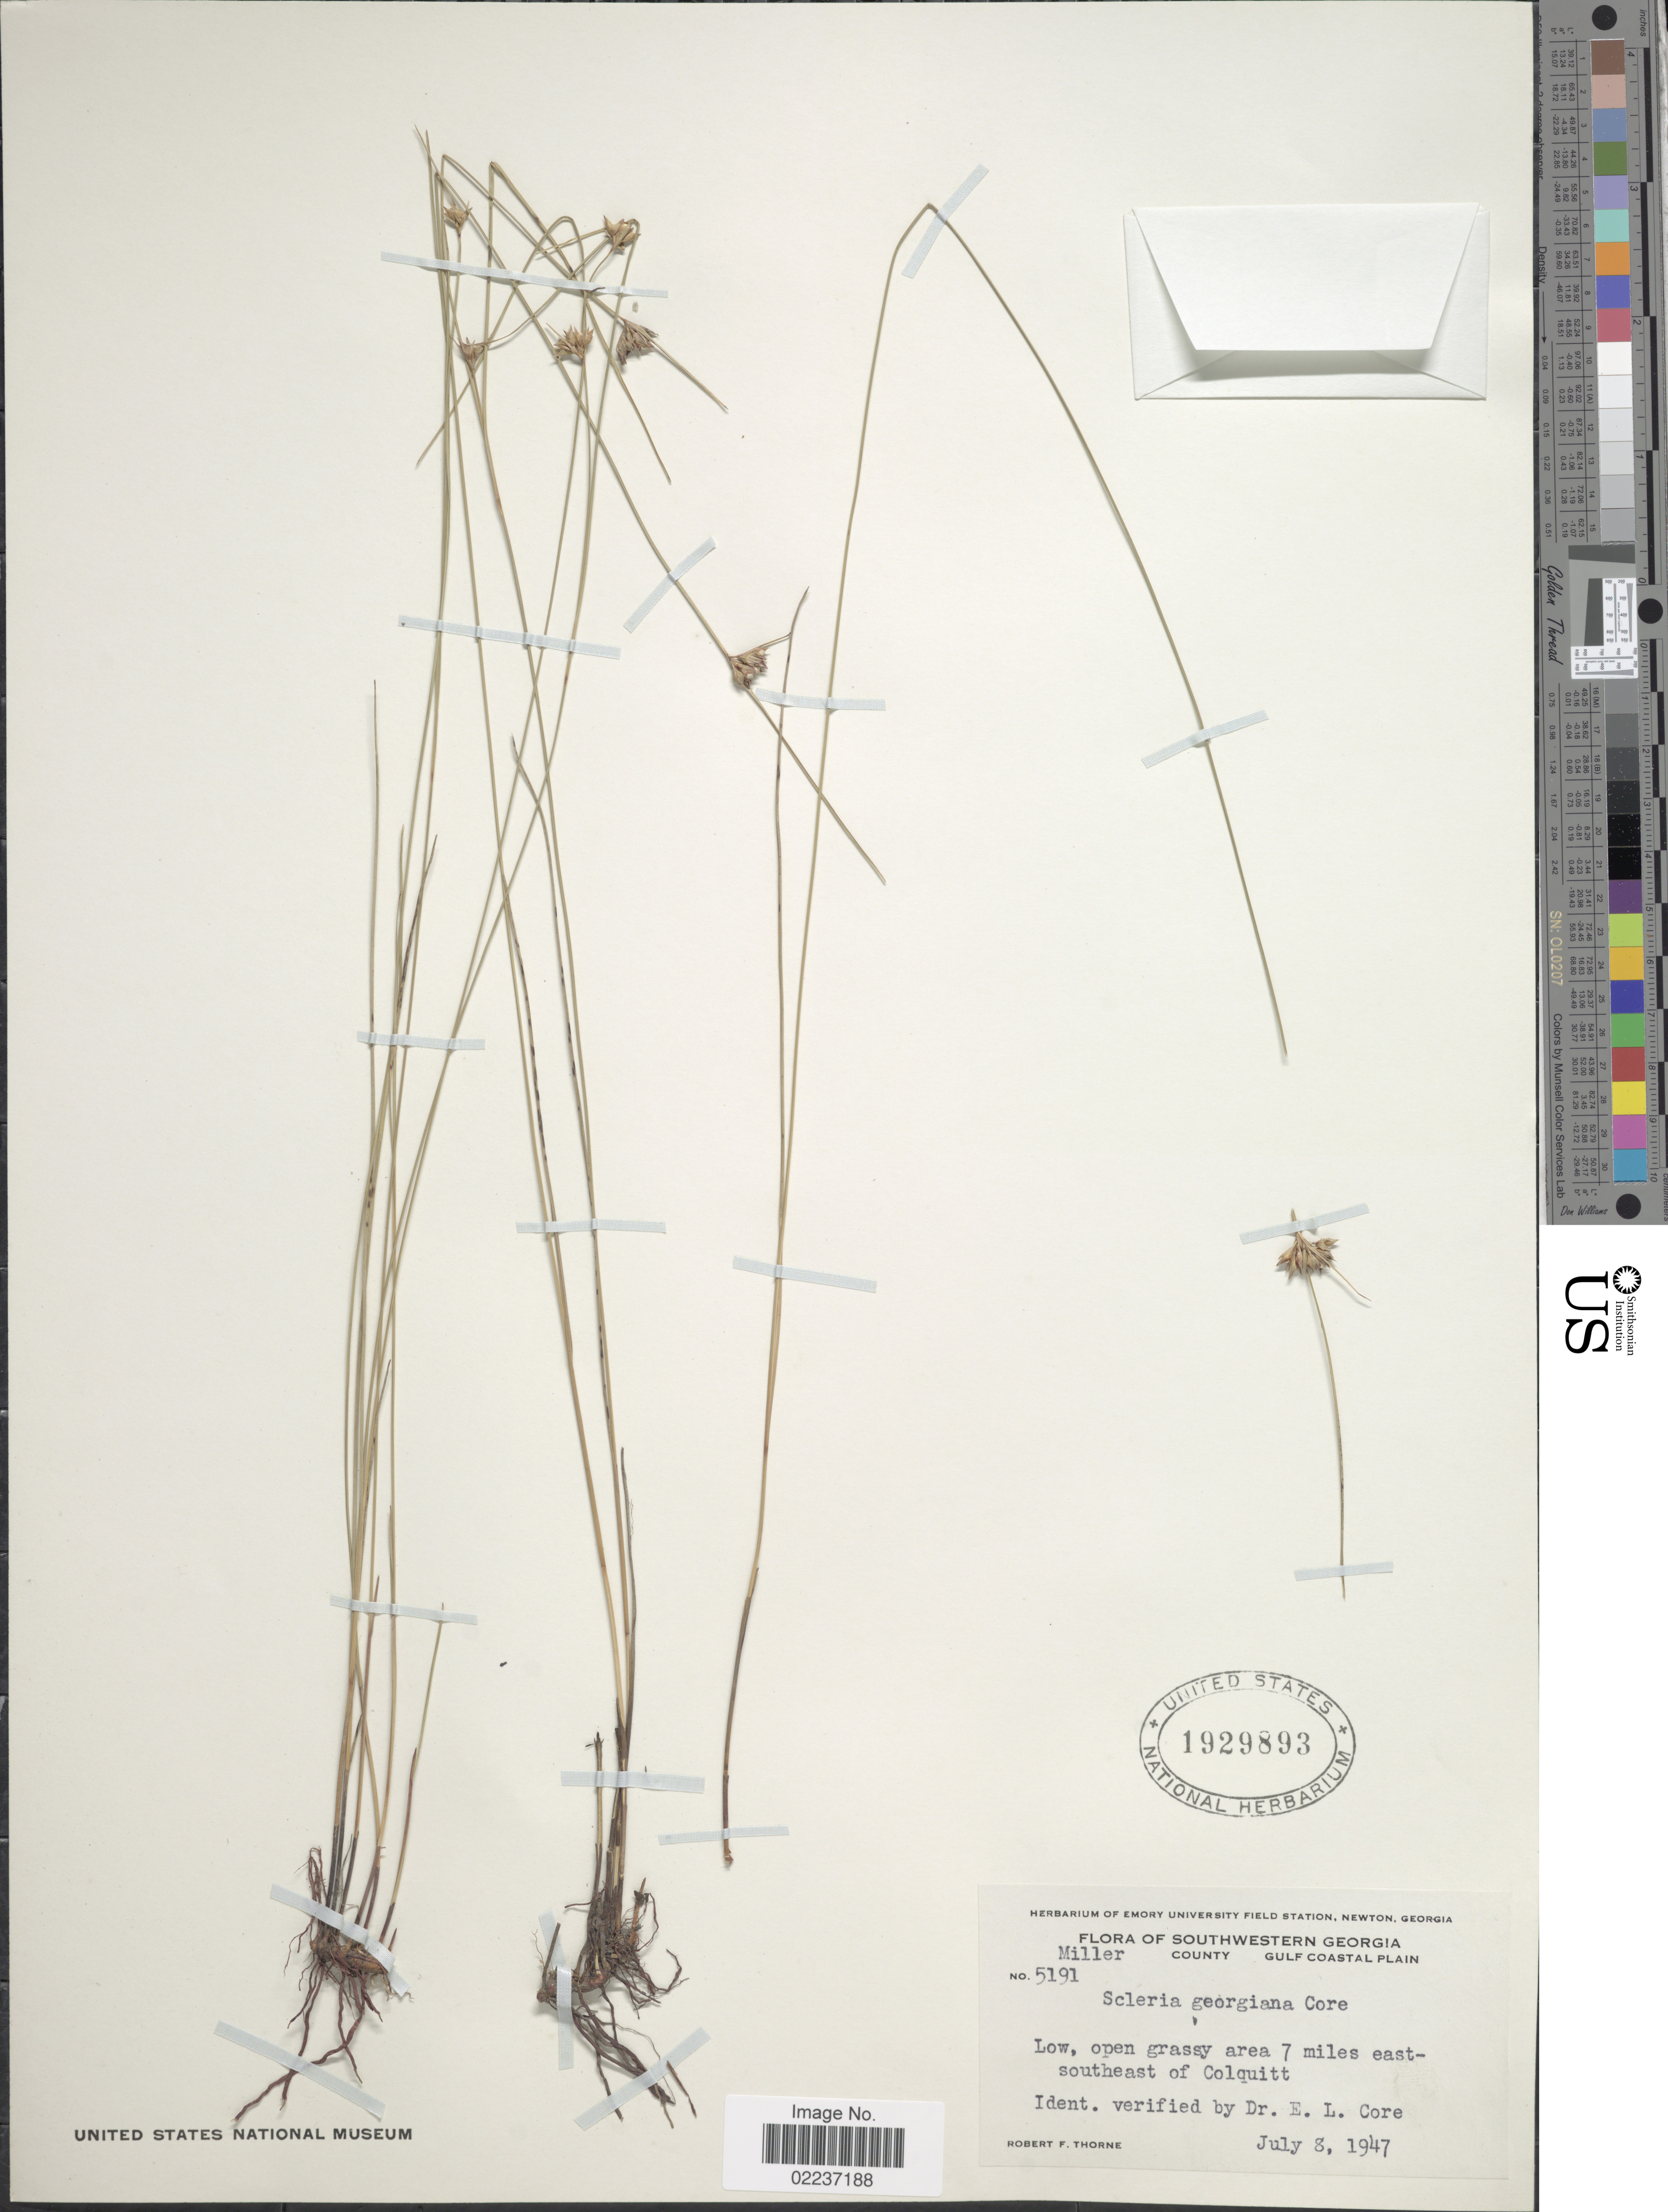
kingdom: Plantae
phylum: Tracheophyta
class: Liliopsida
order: Poales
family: Cyperaceae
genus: Scleria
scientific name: Scleria georgiana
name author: Core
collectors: R. F. Thorne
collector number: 5191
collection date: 1947-07-08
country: United States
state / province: Georgia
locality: Southwestern Georgia, Miller County, Gulf Coastal Plain, Low, open grassy area 7 miles east-southeast of Colquitt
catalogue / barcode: US 1929893